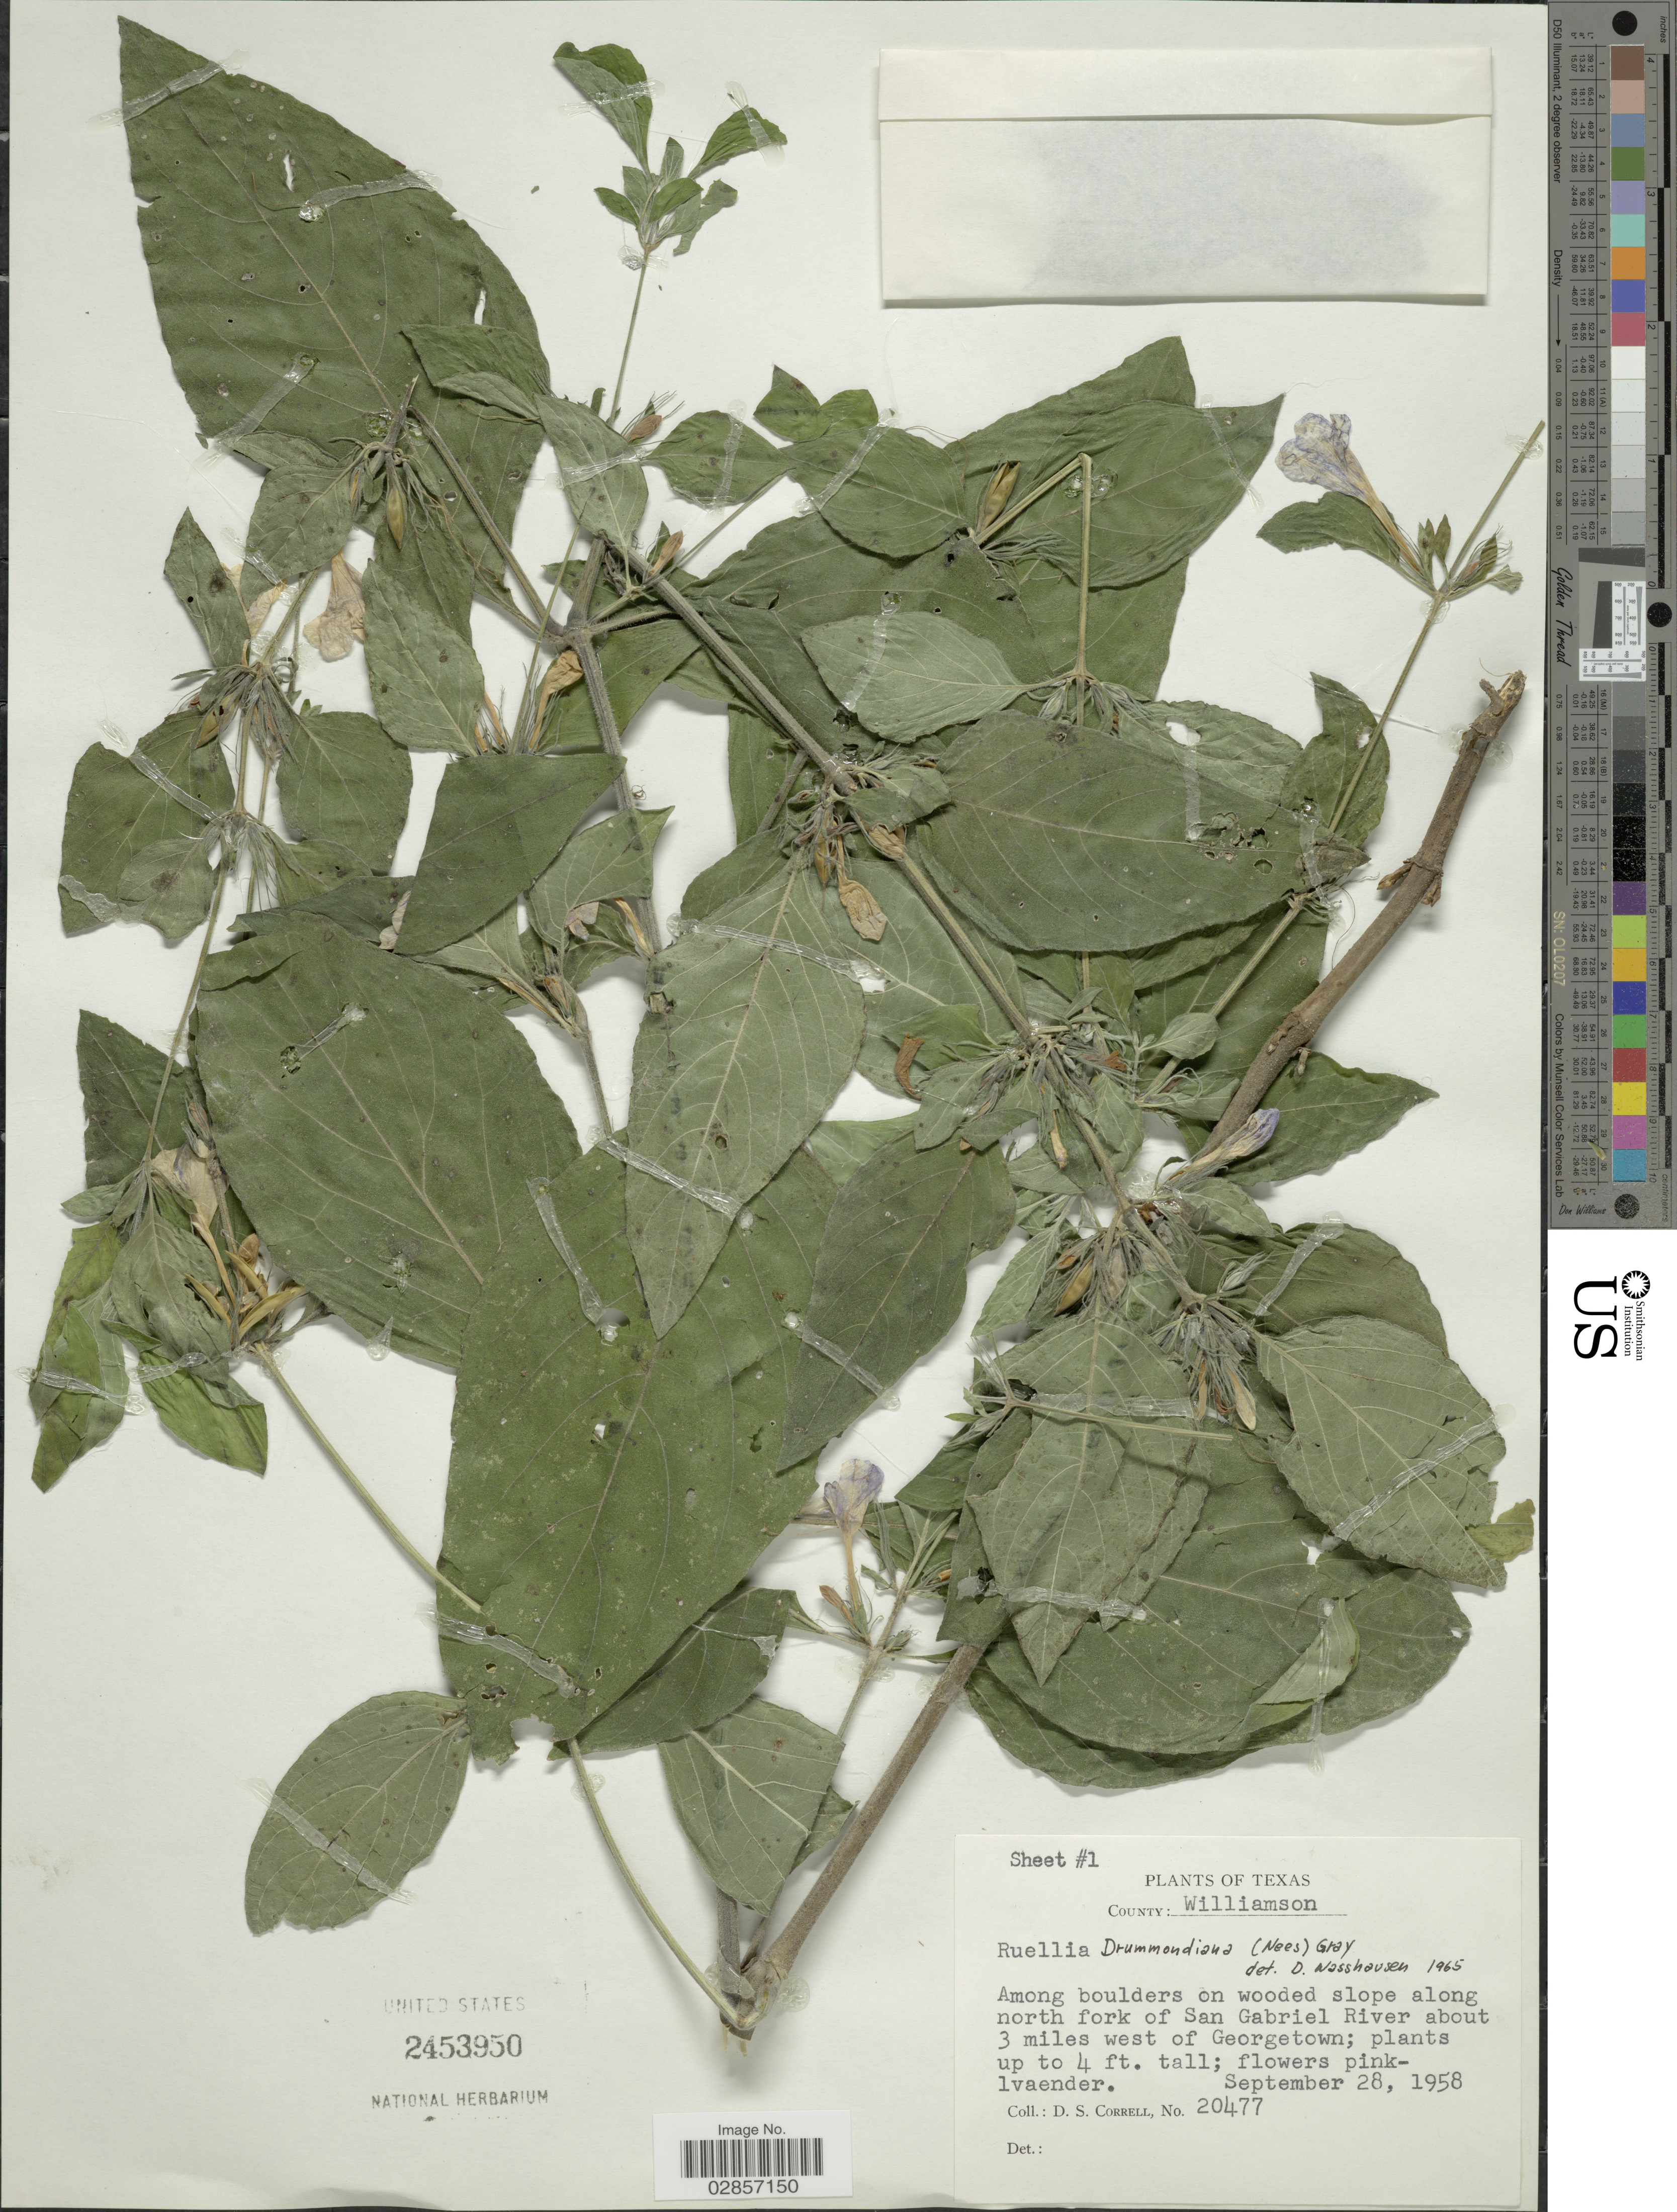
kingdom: Plantae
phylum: Tracheophyta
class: Magnoliopsida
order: Lamiales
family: Acanthaceae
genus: Ruellia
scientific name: Ruellia drummondiana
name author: (Nees) A. Gray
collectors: D. S. Correll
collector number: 20477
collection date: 1958-09-28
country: United States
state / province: Texas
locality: County: Williamson, Among boulders on wooded slope along north fork of San Gabriel River about 3 miles west of Georgetown.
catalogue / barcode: US 2453950